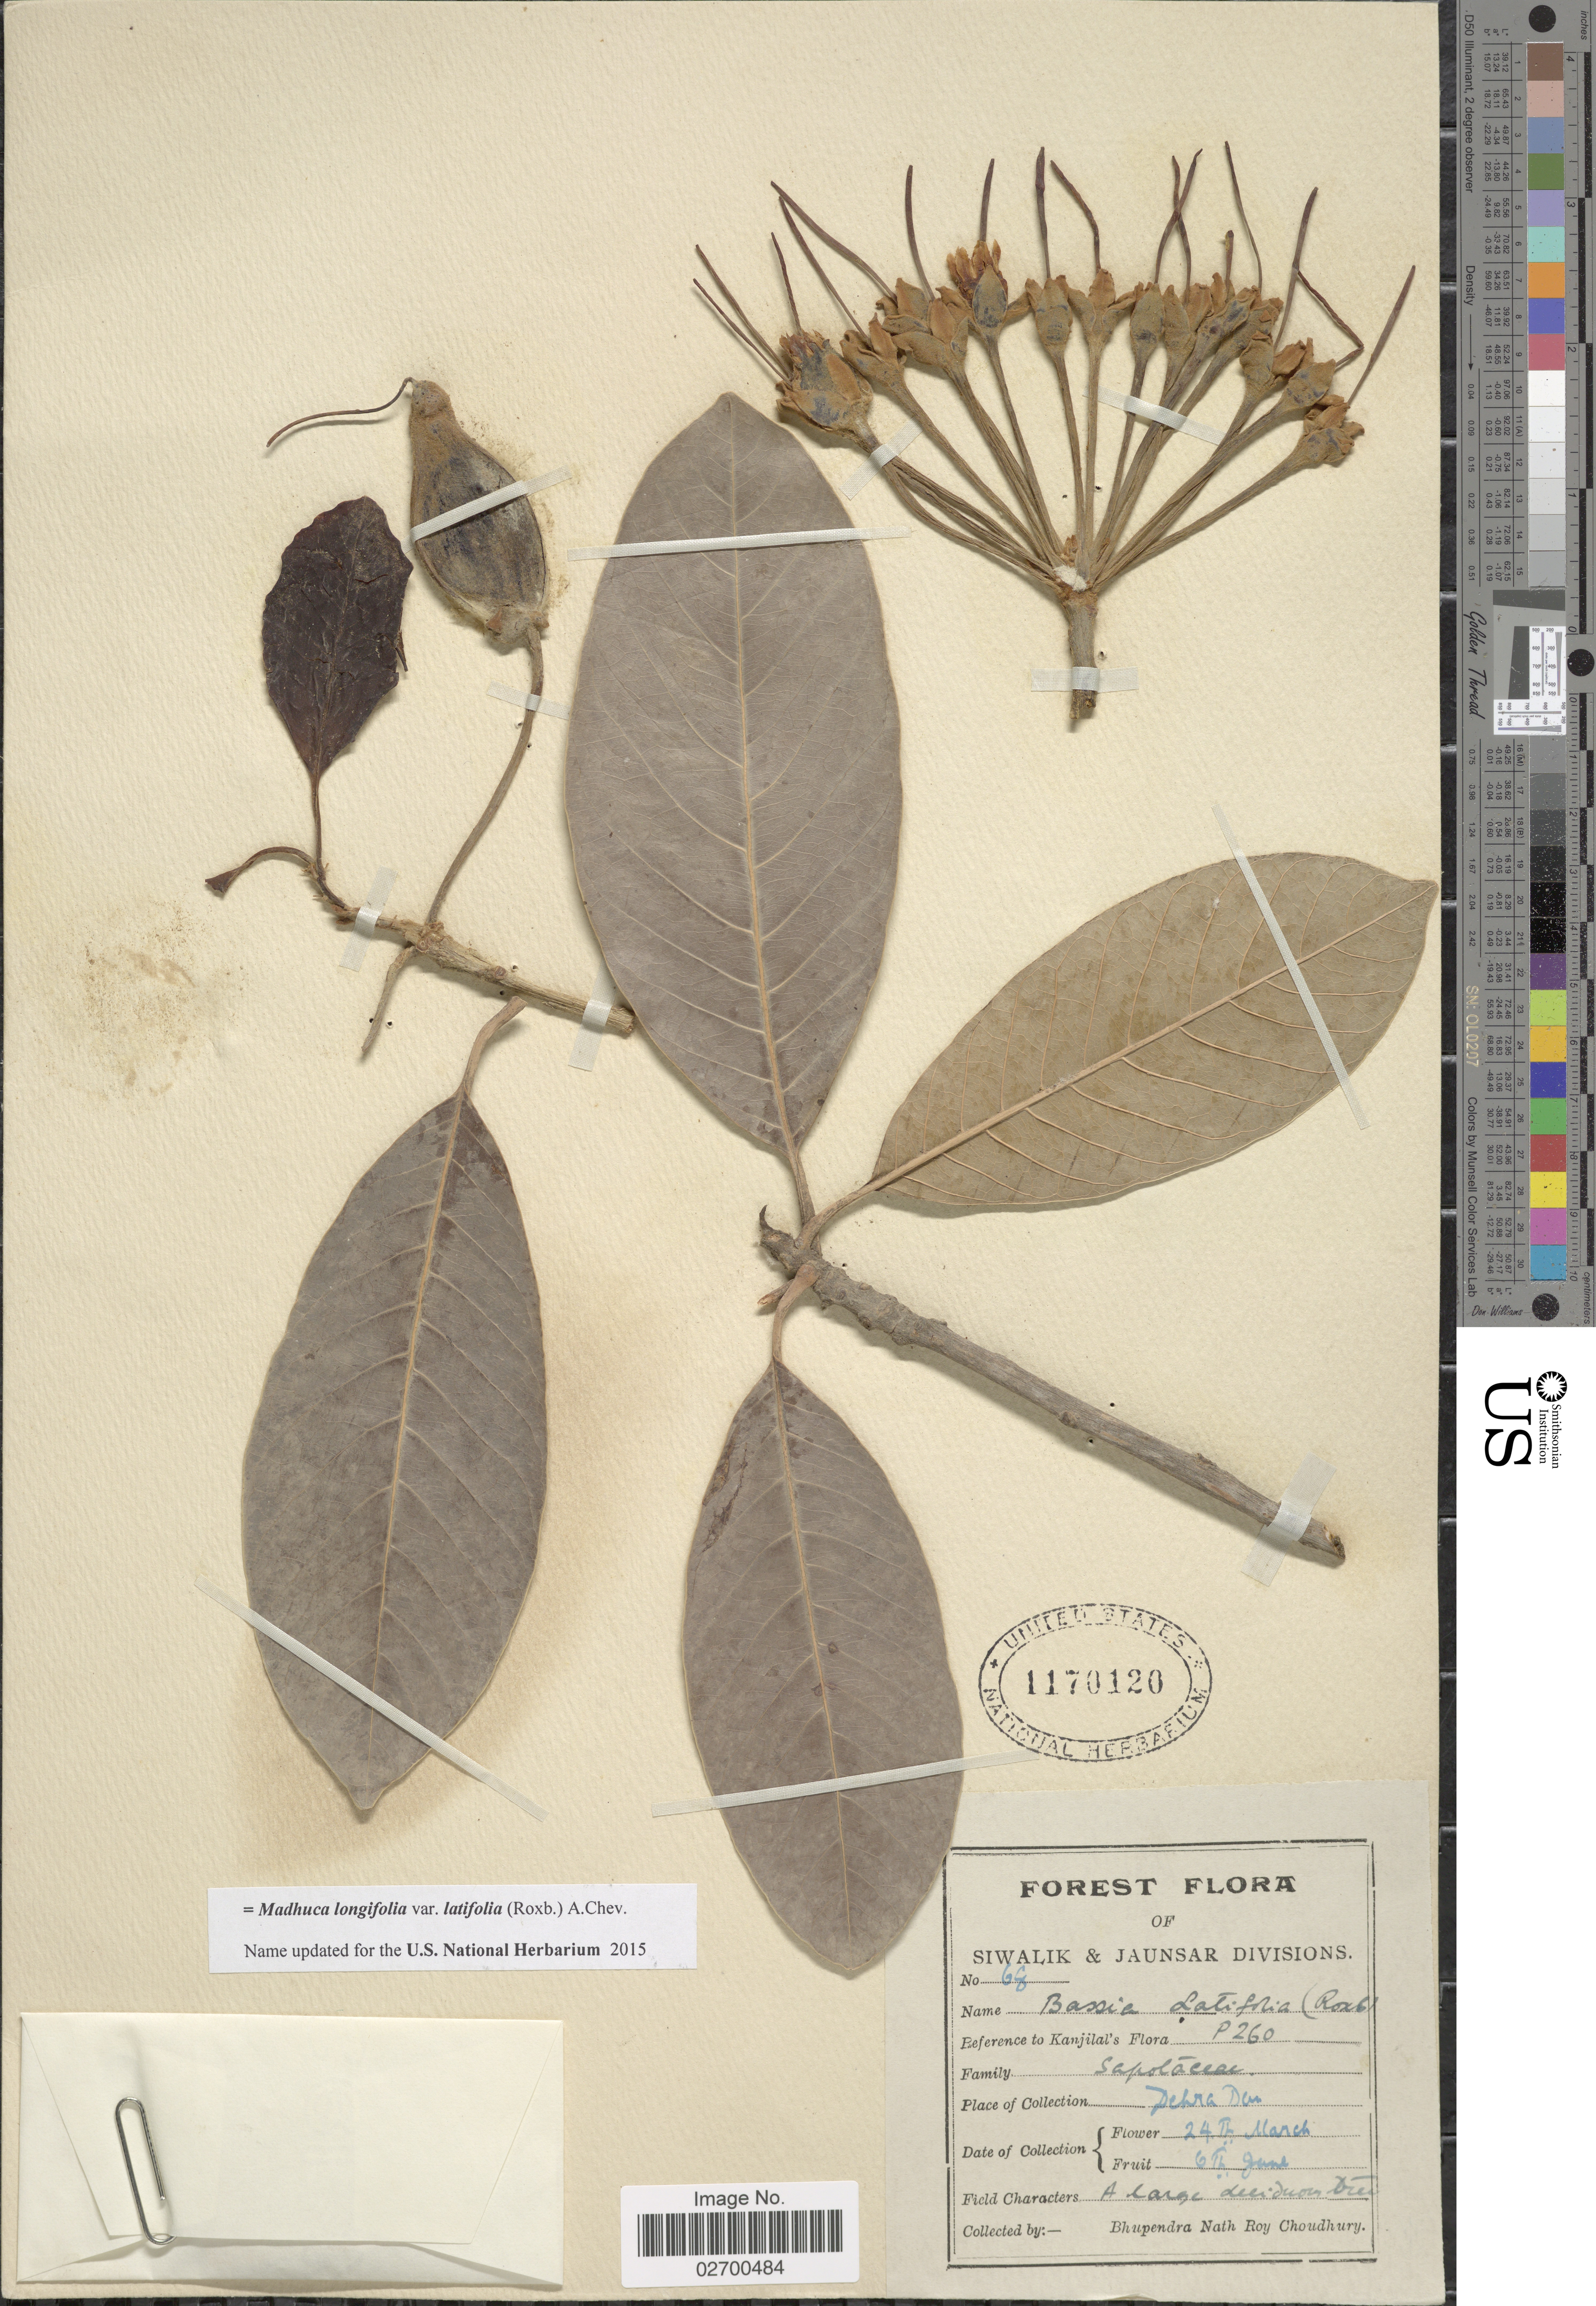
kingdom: Plantae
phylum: Tracheophyta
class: Magnoliopsida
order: Ericales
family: Sapotaceae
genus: Madhuca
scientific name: Madhuca latifolia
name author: (Roxb.) J.F. Macbr.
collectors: B. Choudhury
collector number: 68*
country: India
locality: Dehra Dan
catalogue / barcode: US 1170120